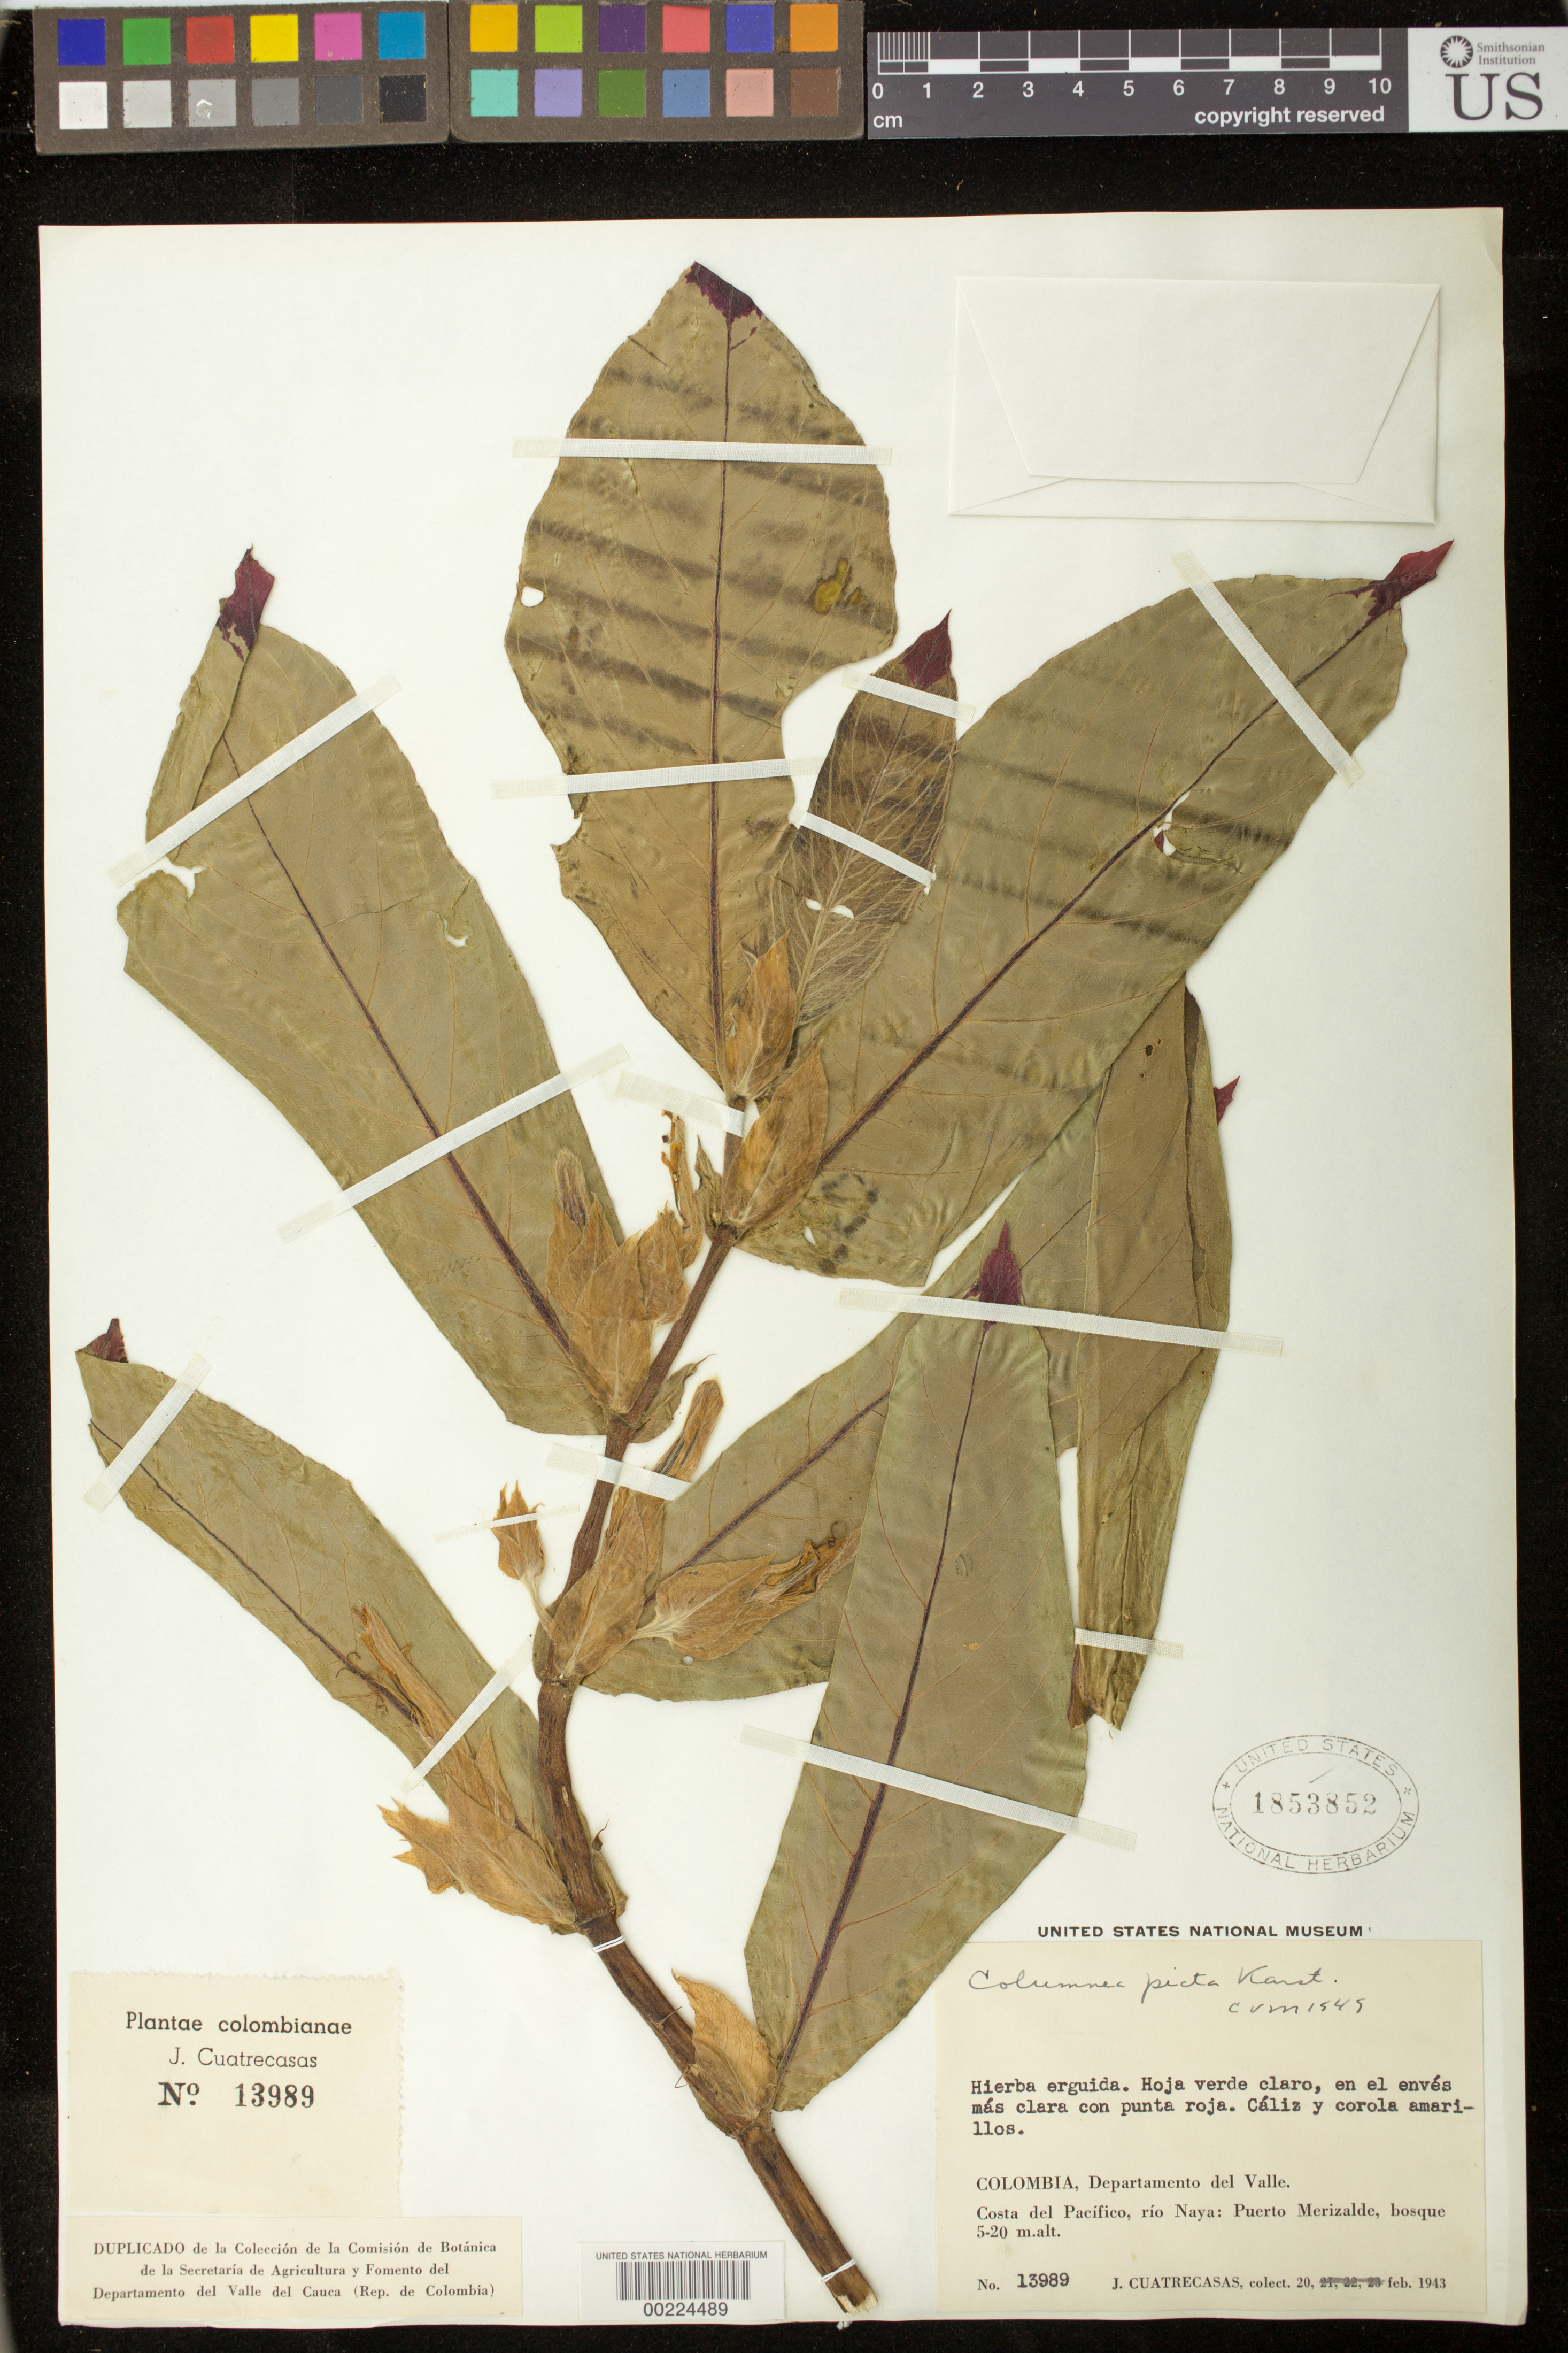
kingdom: Plantae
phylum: Tracheophyta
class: Magnoliopsida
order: Lamiales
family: Gesneriaceae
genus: Columnea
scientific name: Columnea karsteniana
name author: Singh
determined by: Skog, Laurence E.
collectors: J. Cuatrecasas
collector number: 13989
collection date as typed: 20 Feb 1943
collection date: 1943-02-20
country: Colombia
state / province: Valle del Cauca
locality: Costa del Pacífico, río Naya: Puerto Merizalde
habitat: bosque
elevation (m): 5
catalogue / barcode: US 1853852